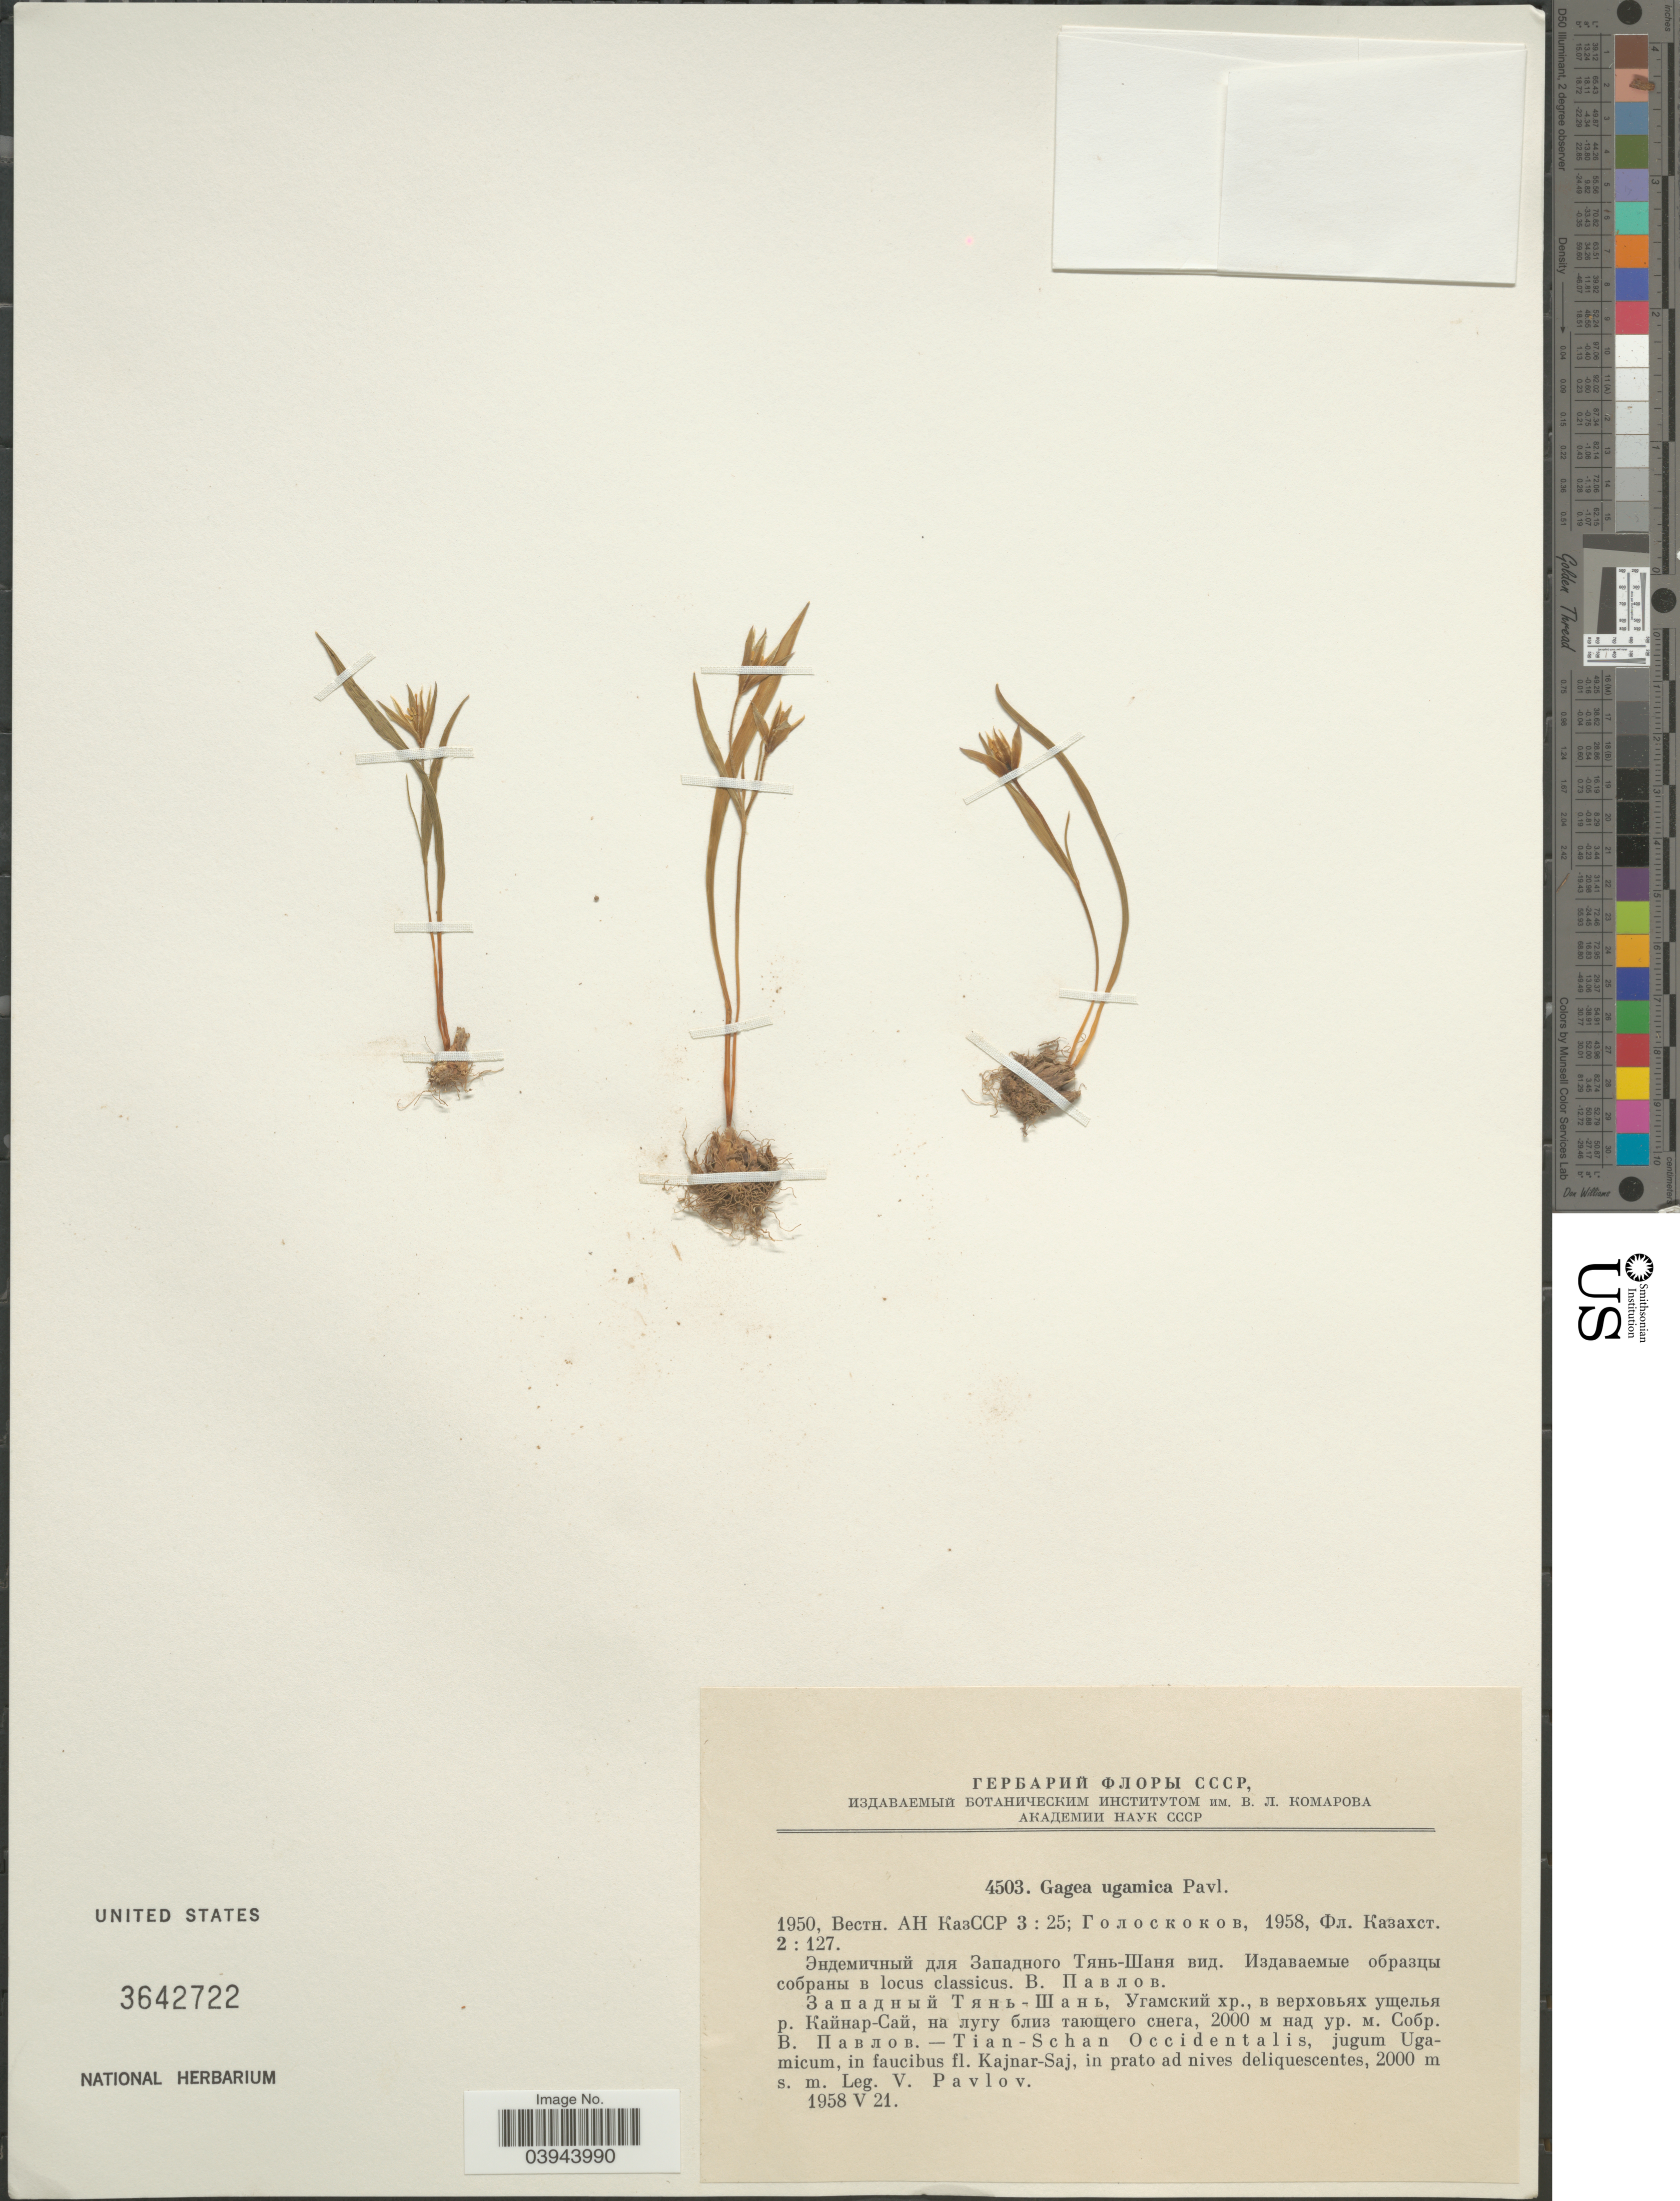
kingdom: Plantae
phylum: Tracheophyta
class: Liliopsida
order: Liliales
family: Liliaceae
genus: Gagea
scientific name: Gagea ugamica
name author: Pavlov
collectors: V. Pavlov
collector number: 4503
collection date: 1958-05-21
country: Kazakhstan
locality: Tian-Schan Occidentalis, jugum Ugamicum, in faucibus fl. Kajnar - Saj, in prato ad nives deliquescentes.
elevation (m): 2000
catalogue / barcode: US 3642722